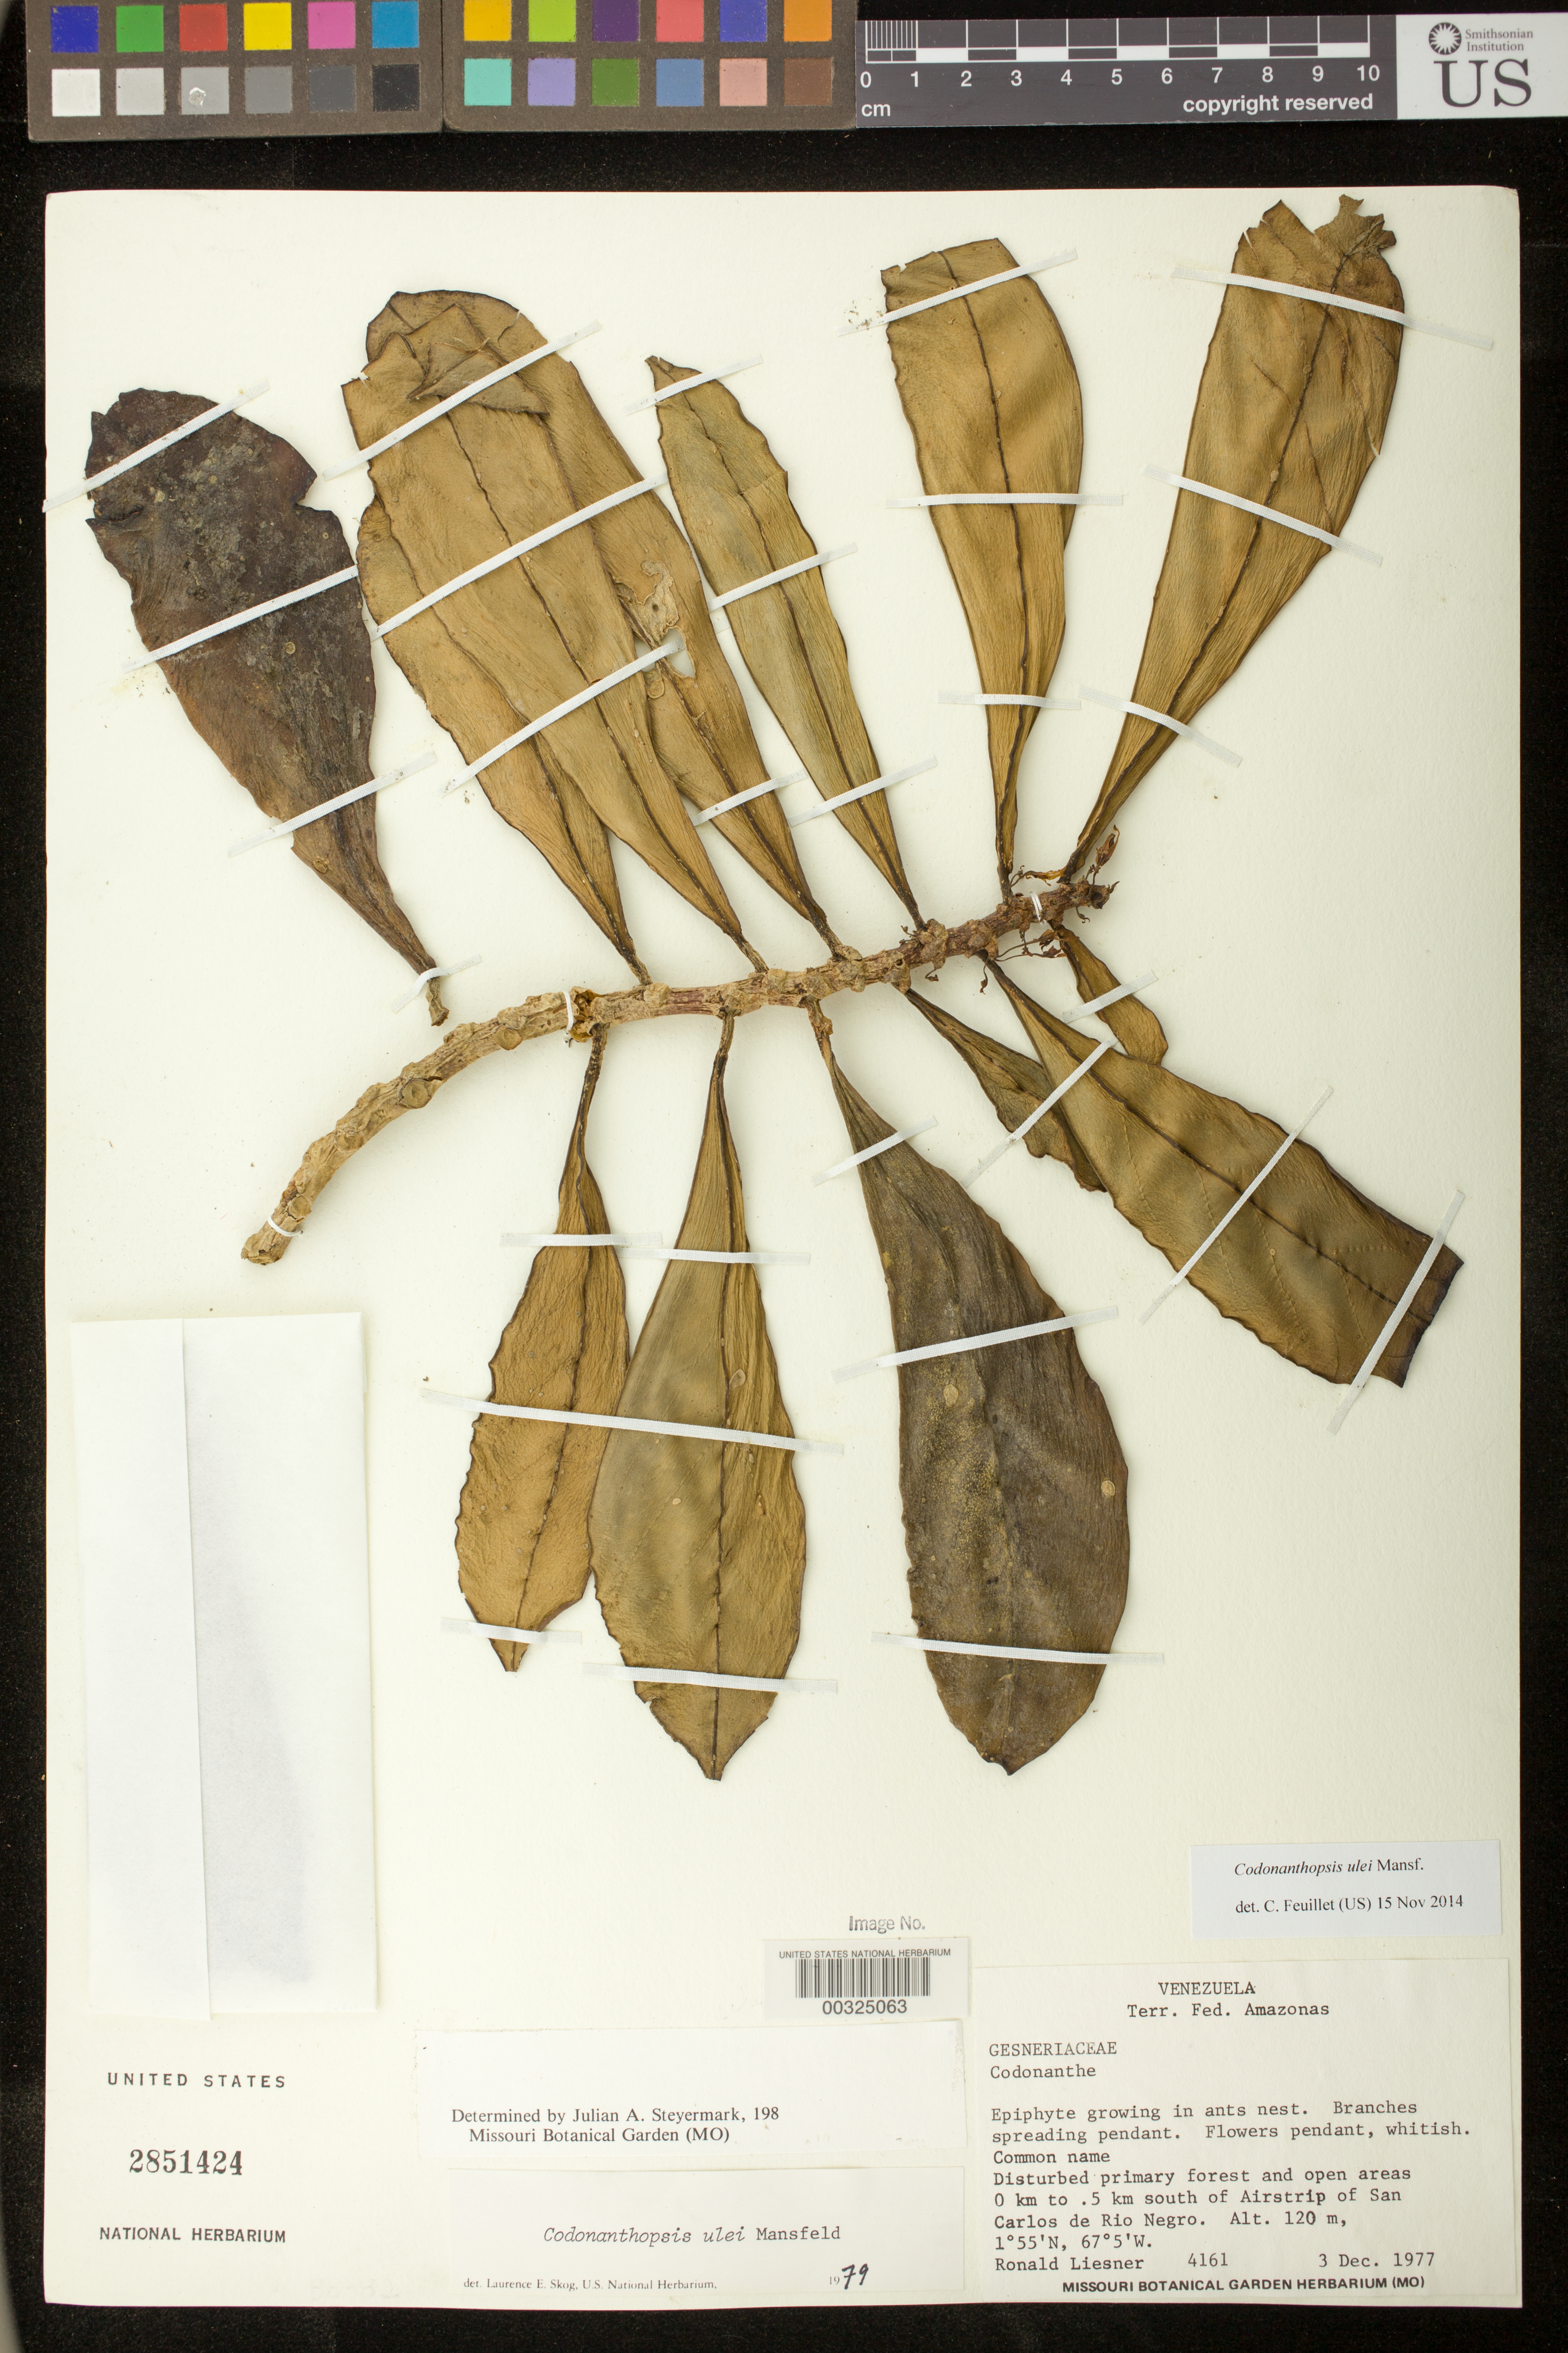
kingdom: Plantae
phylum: Tracheophyta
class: Magnoliopsida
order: Lamiales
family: Gesneriaceae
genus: Codonanthopsis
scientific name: Codonanthopsis ulei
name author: Mansf.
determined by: Feuillet, C.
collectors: R. L. Liesner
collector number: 4161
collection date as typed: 03 Dec 1977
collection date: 1977-12-03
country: Venezuela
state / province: Amazonas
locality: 0 km to .5 km S of airstrip of San Carlos de Rio Negro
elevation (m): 120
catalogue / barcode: US 2851424